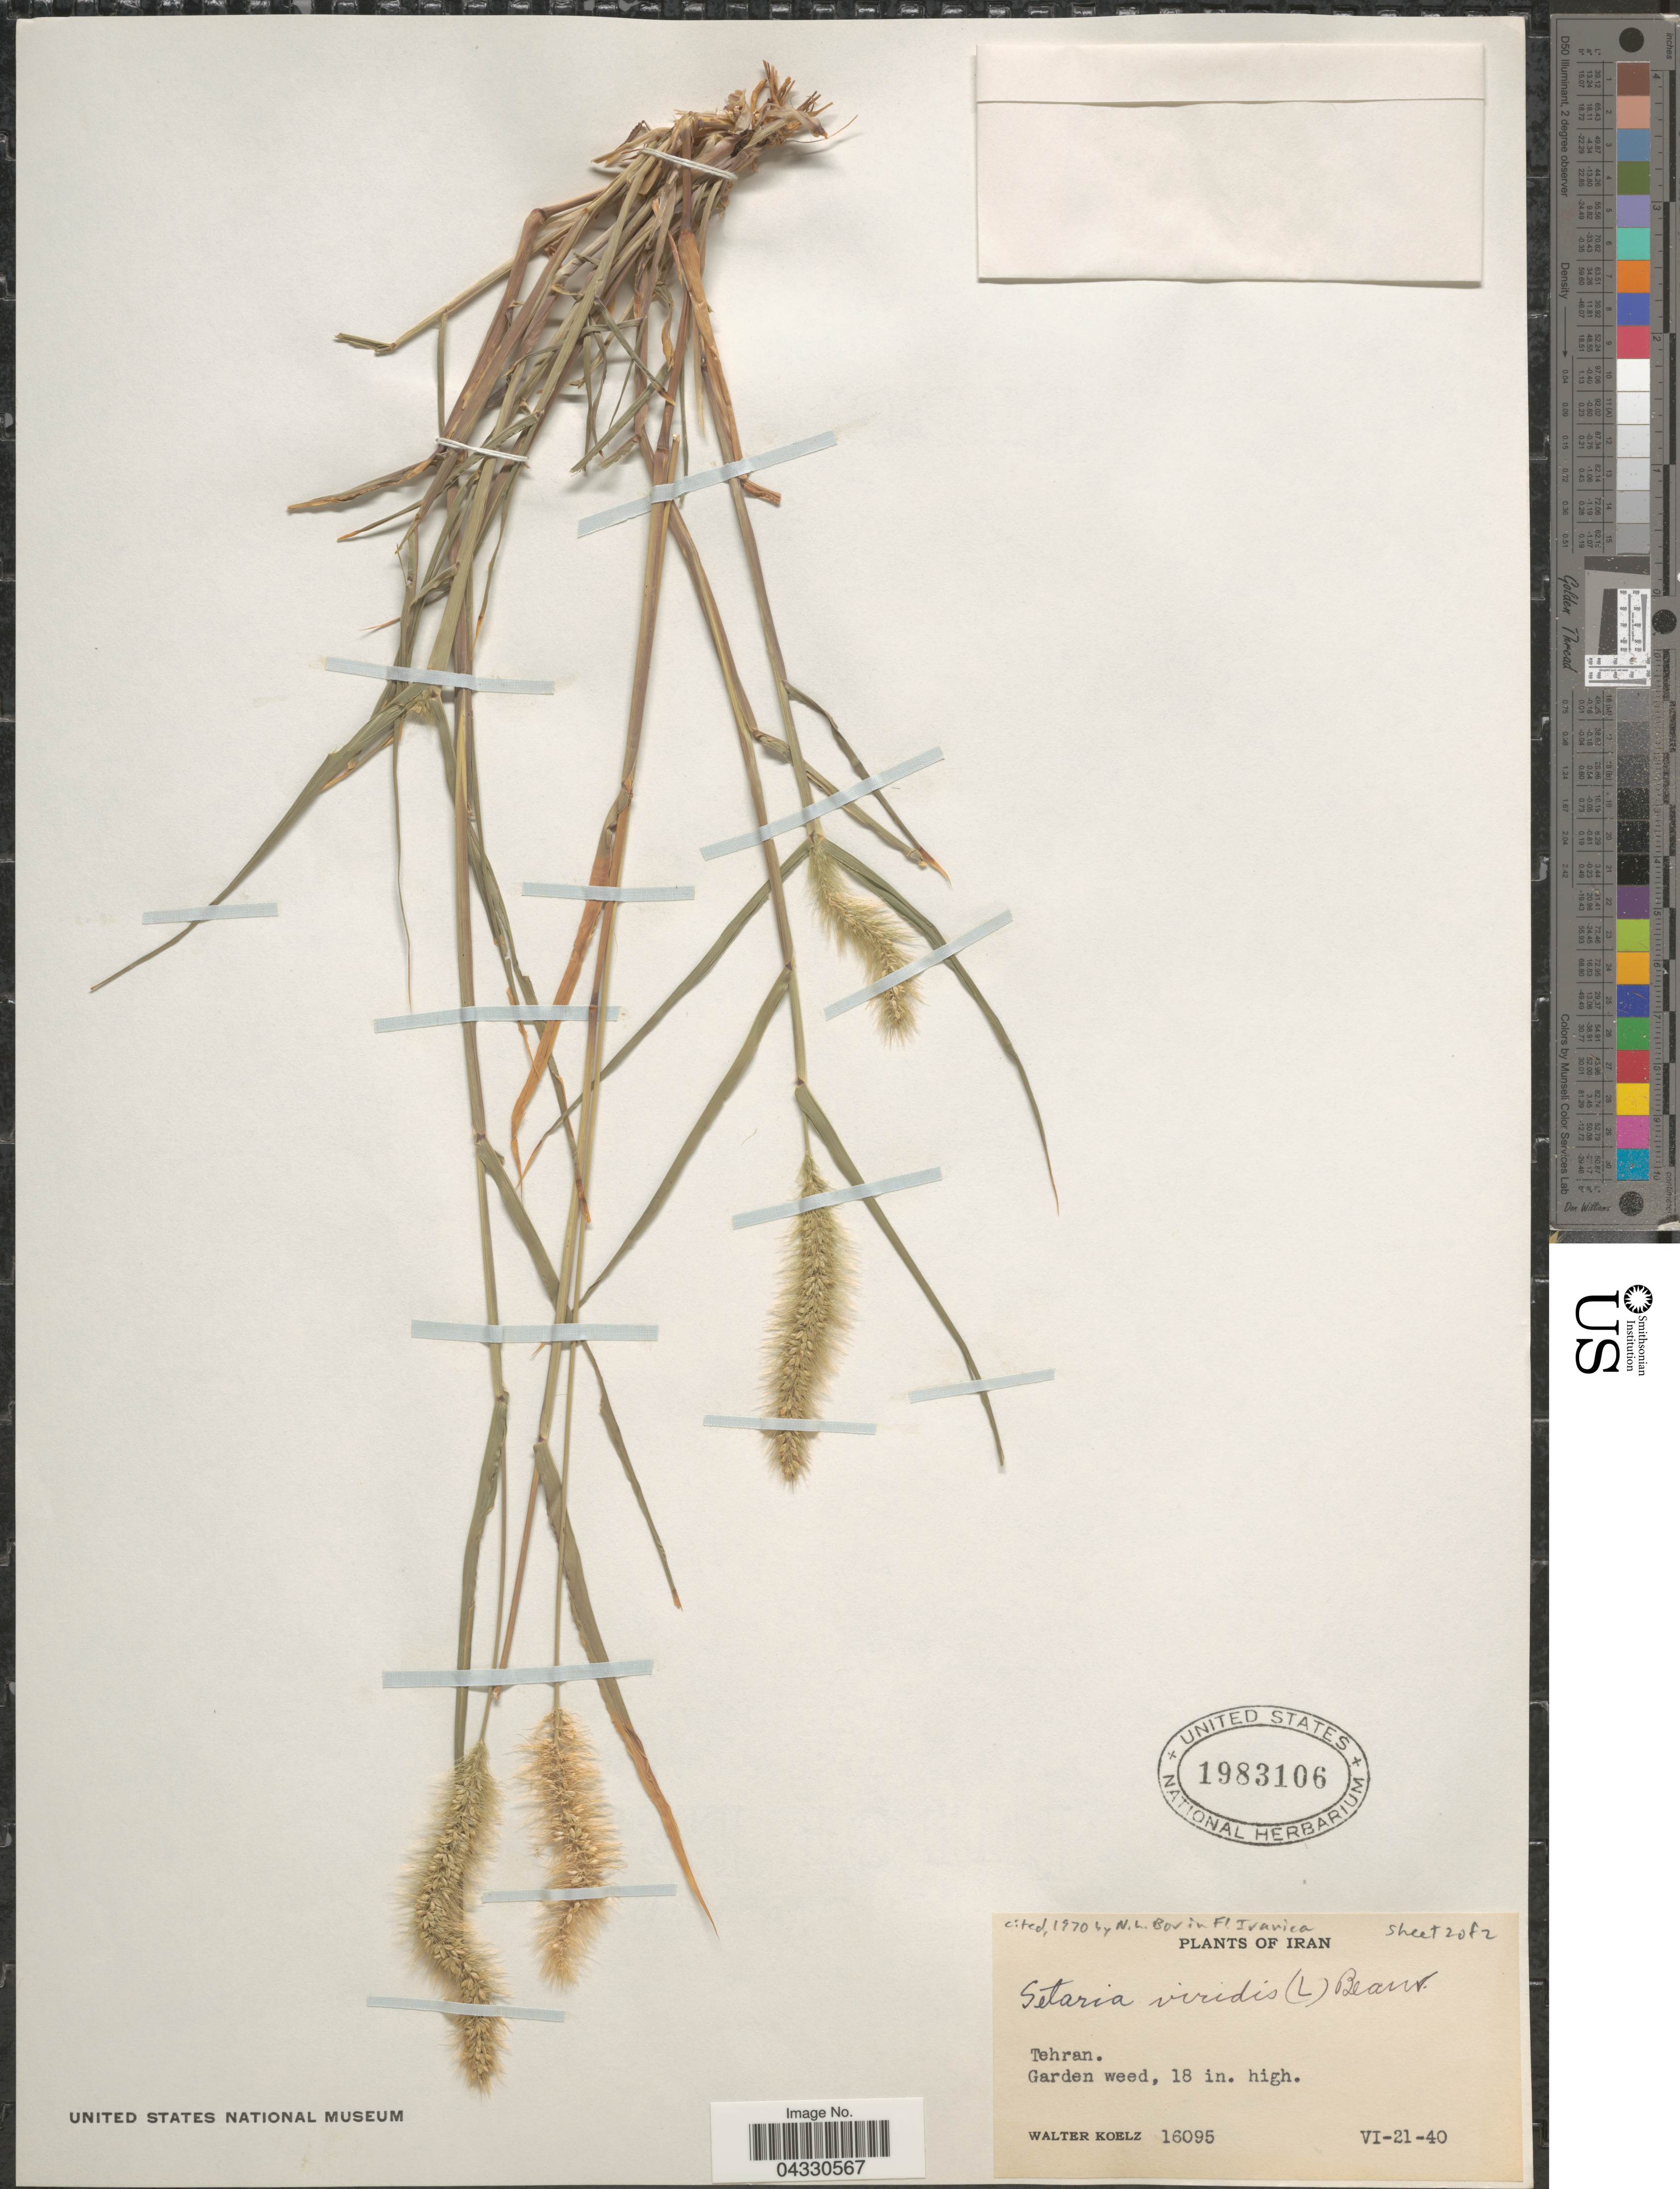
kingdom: Plantae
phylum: Tracheophyta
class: Liliopsida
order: Poales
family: Poaceae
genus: Setaria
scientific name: Setaria viridis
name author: (L.) P. Beauv.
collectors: W. N. Koelz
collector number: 16095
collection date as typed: Transcribed d/m/y: 21/6/40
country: Iran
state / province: Tehran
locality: Tehran. Garden weed.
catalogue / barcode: US 1983106